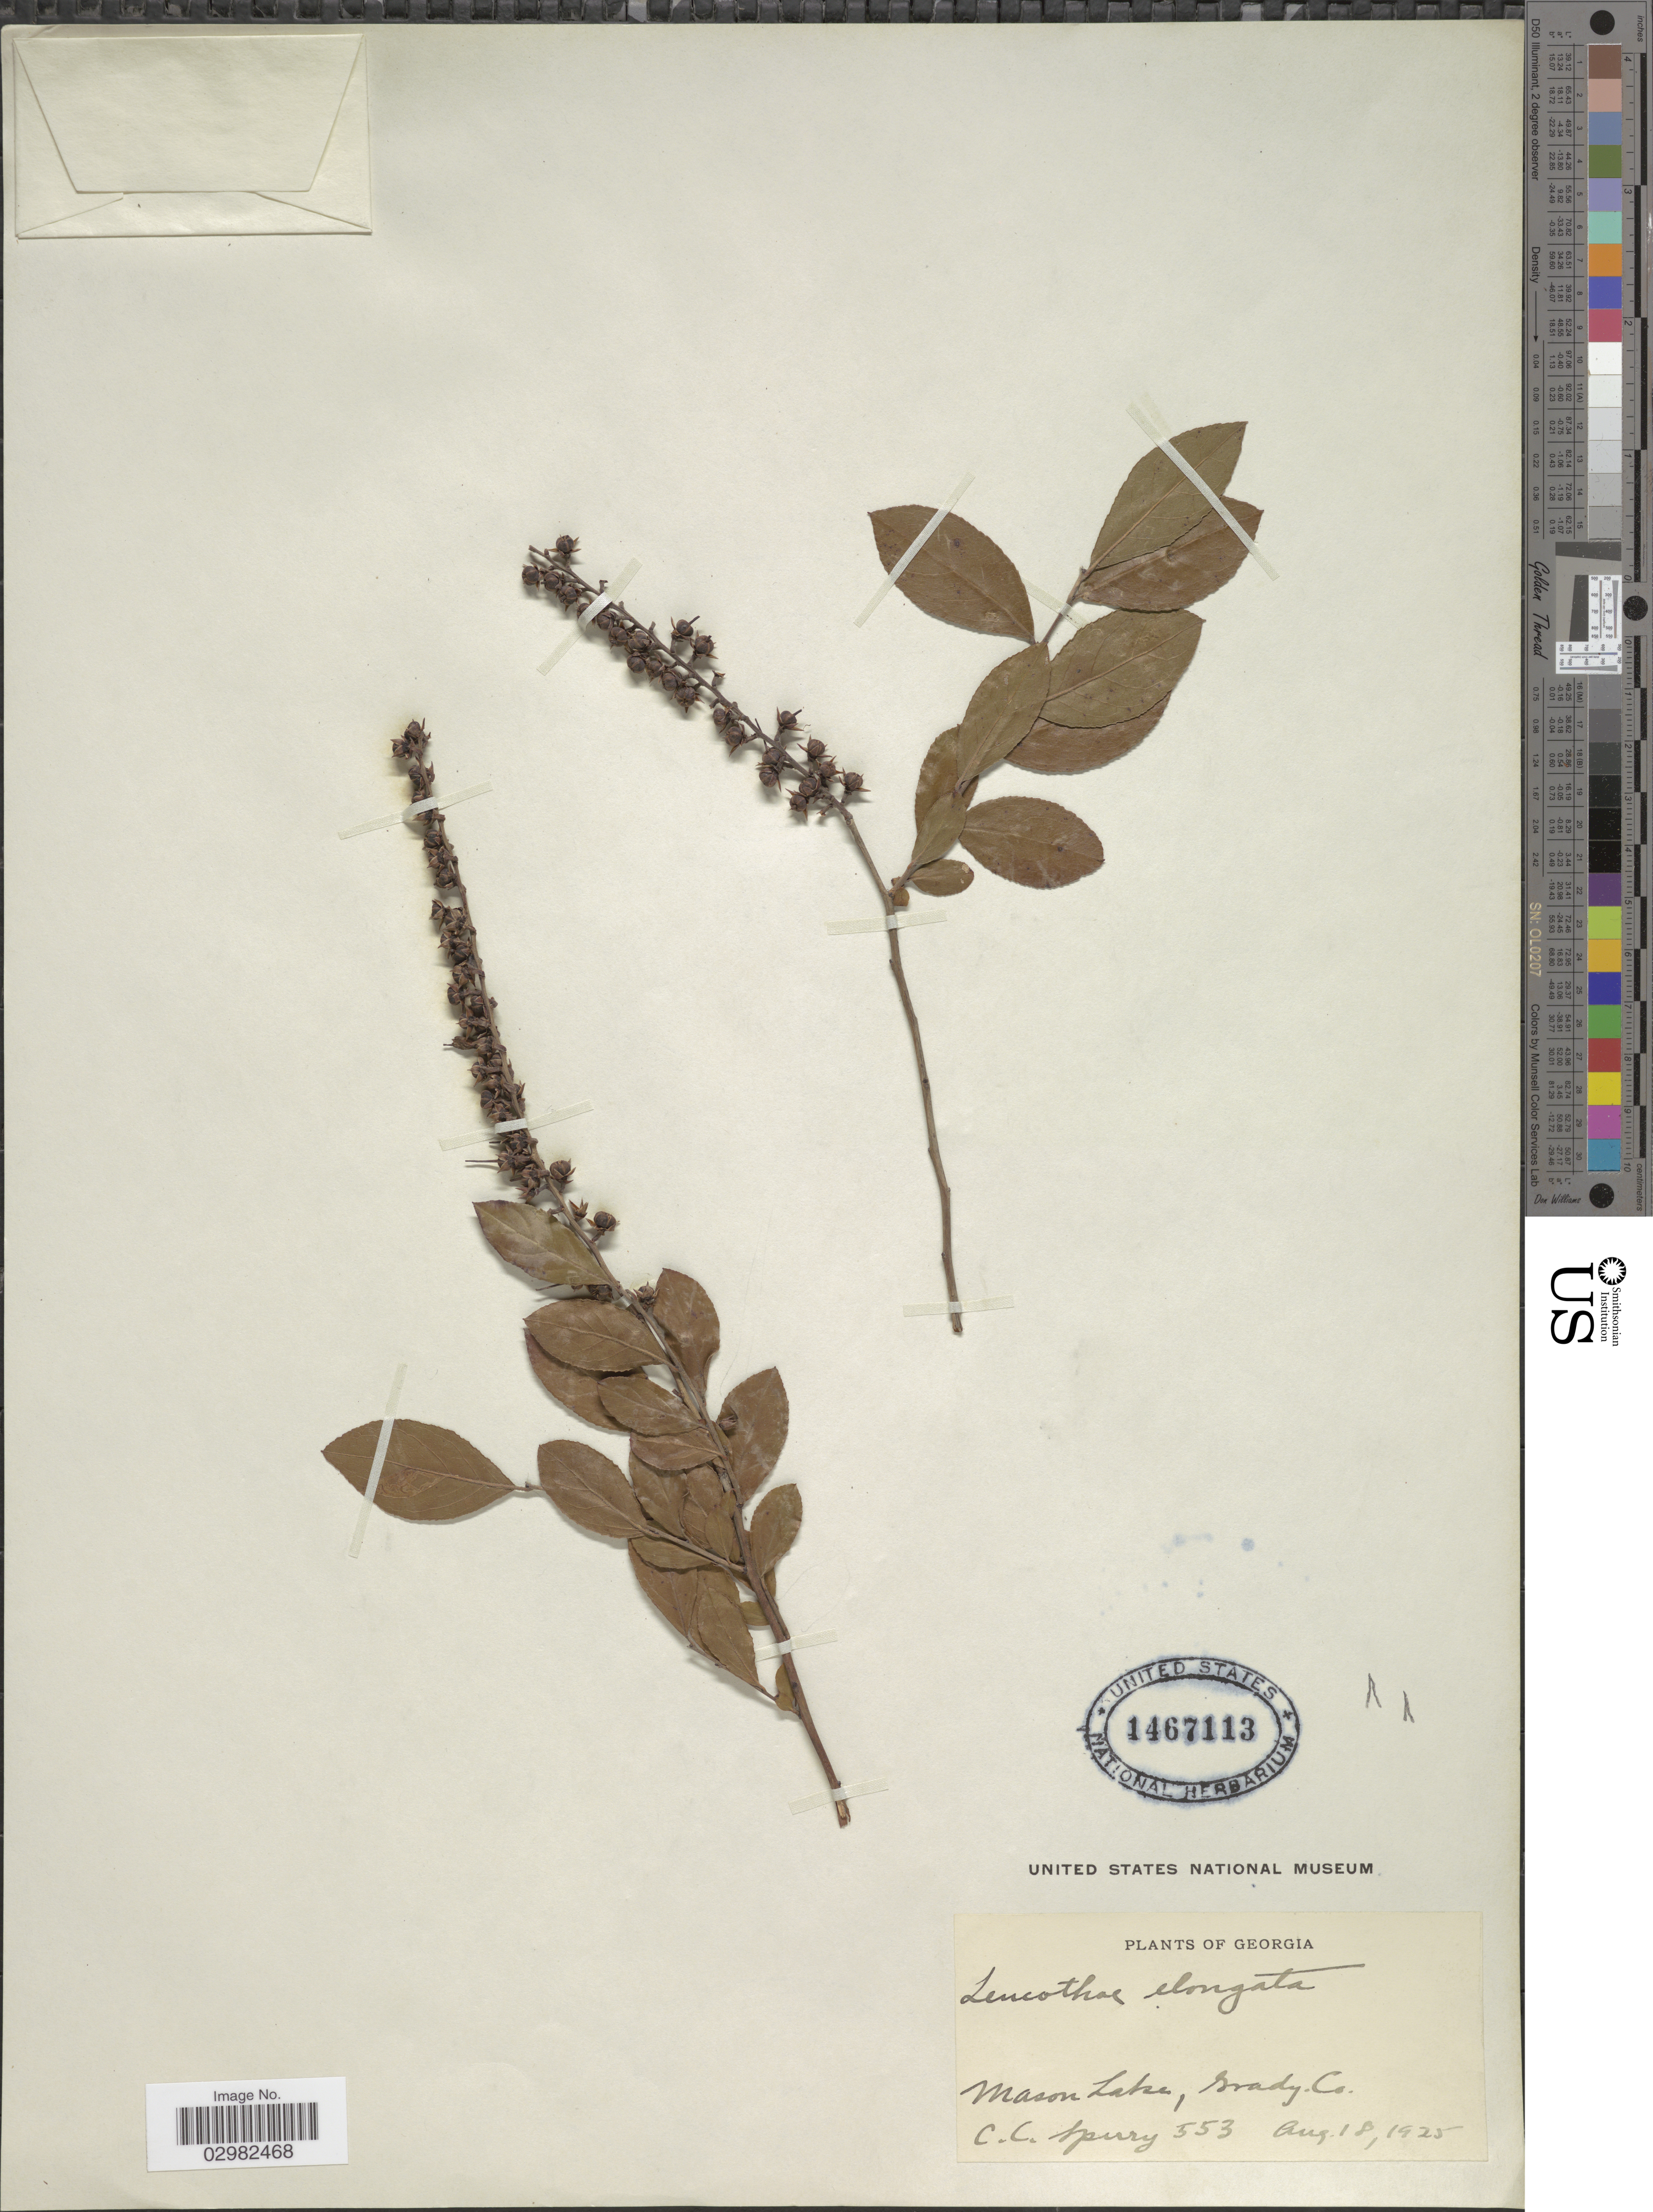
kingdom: Plantae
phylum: Tracheophyta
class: Magnoliopsida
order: Ericales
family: Ericaceae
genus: Leucothoe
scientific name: Leucothoë elongata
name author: Small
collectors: C. C. Sperry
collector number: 553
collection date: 1925-08-18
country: United States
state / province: Georgia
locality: Mason Lake, Grady Co.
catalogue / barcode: US 1467113